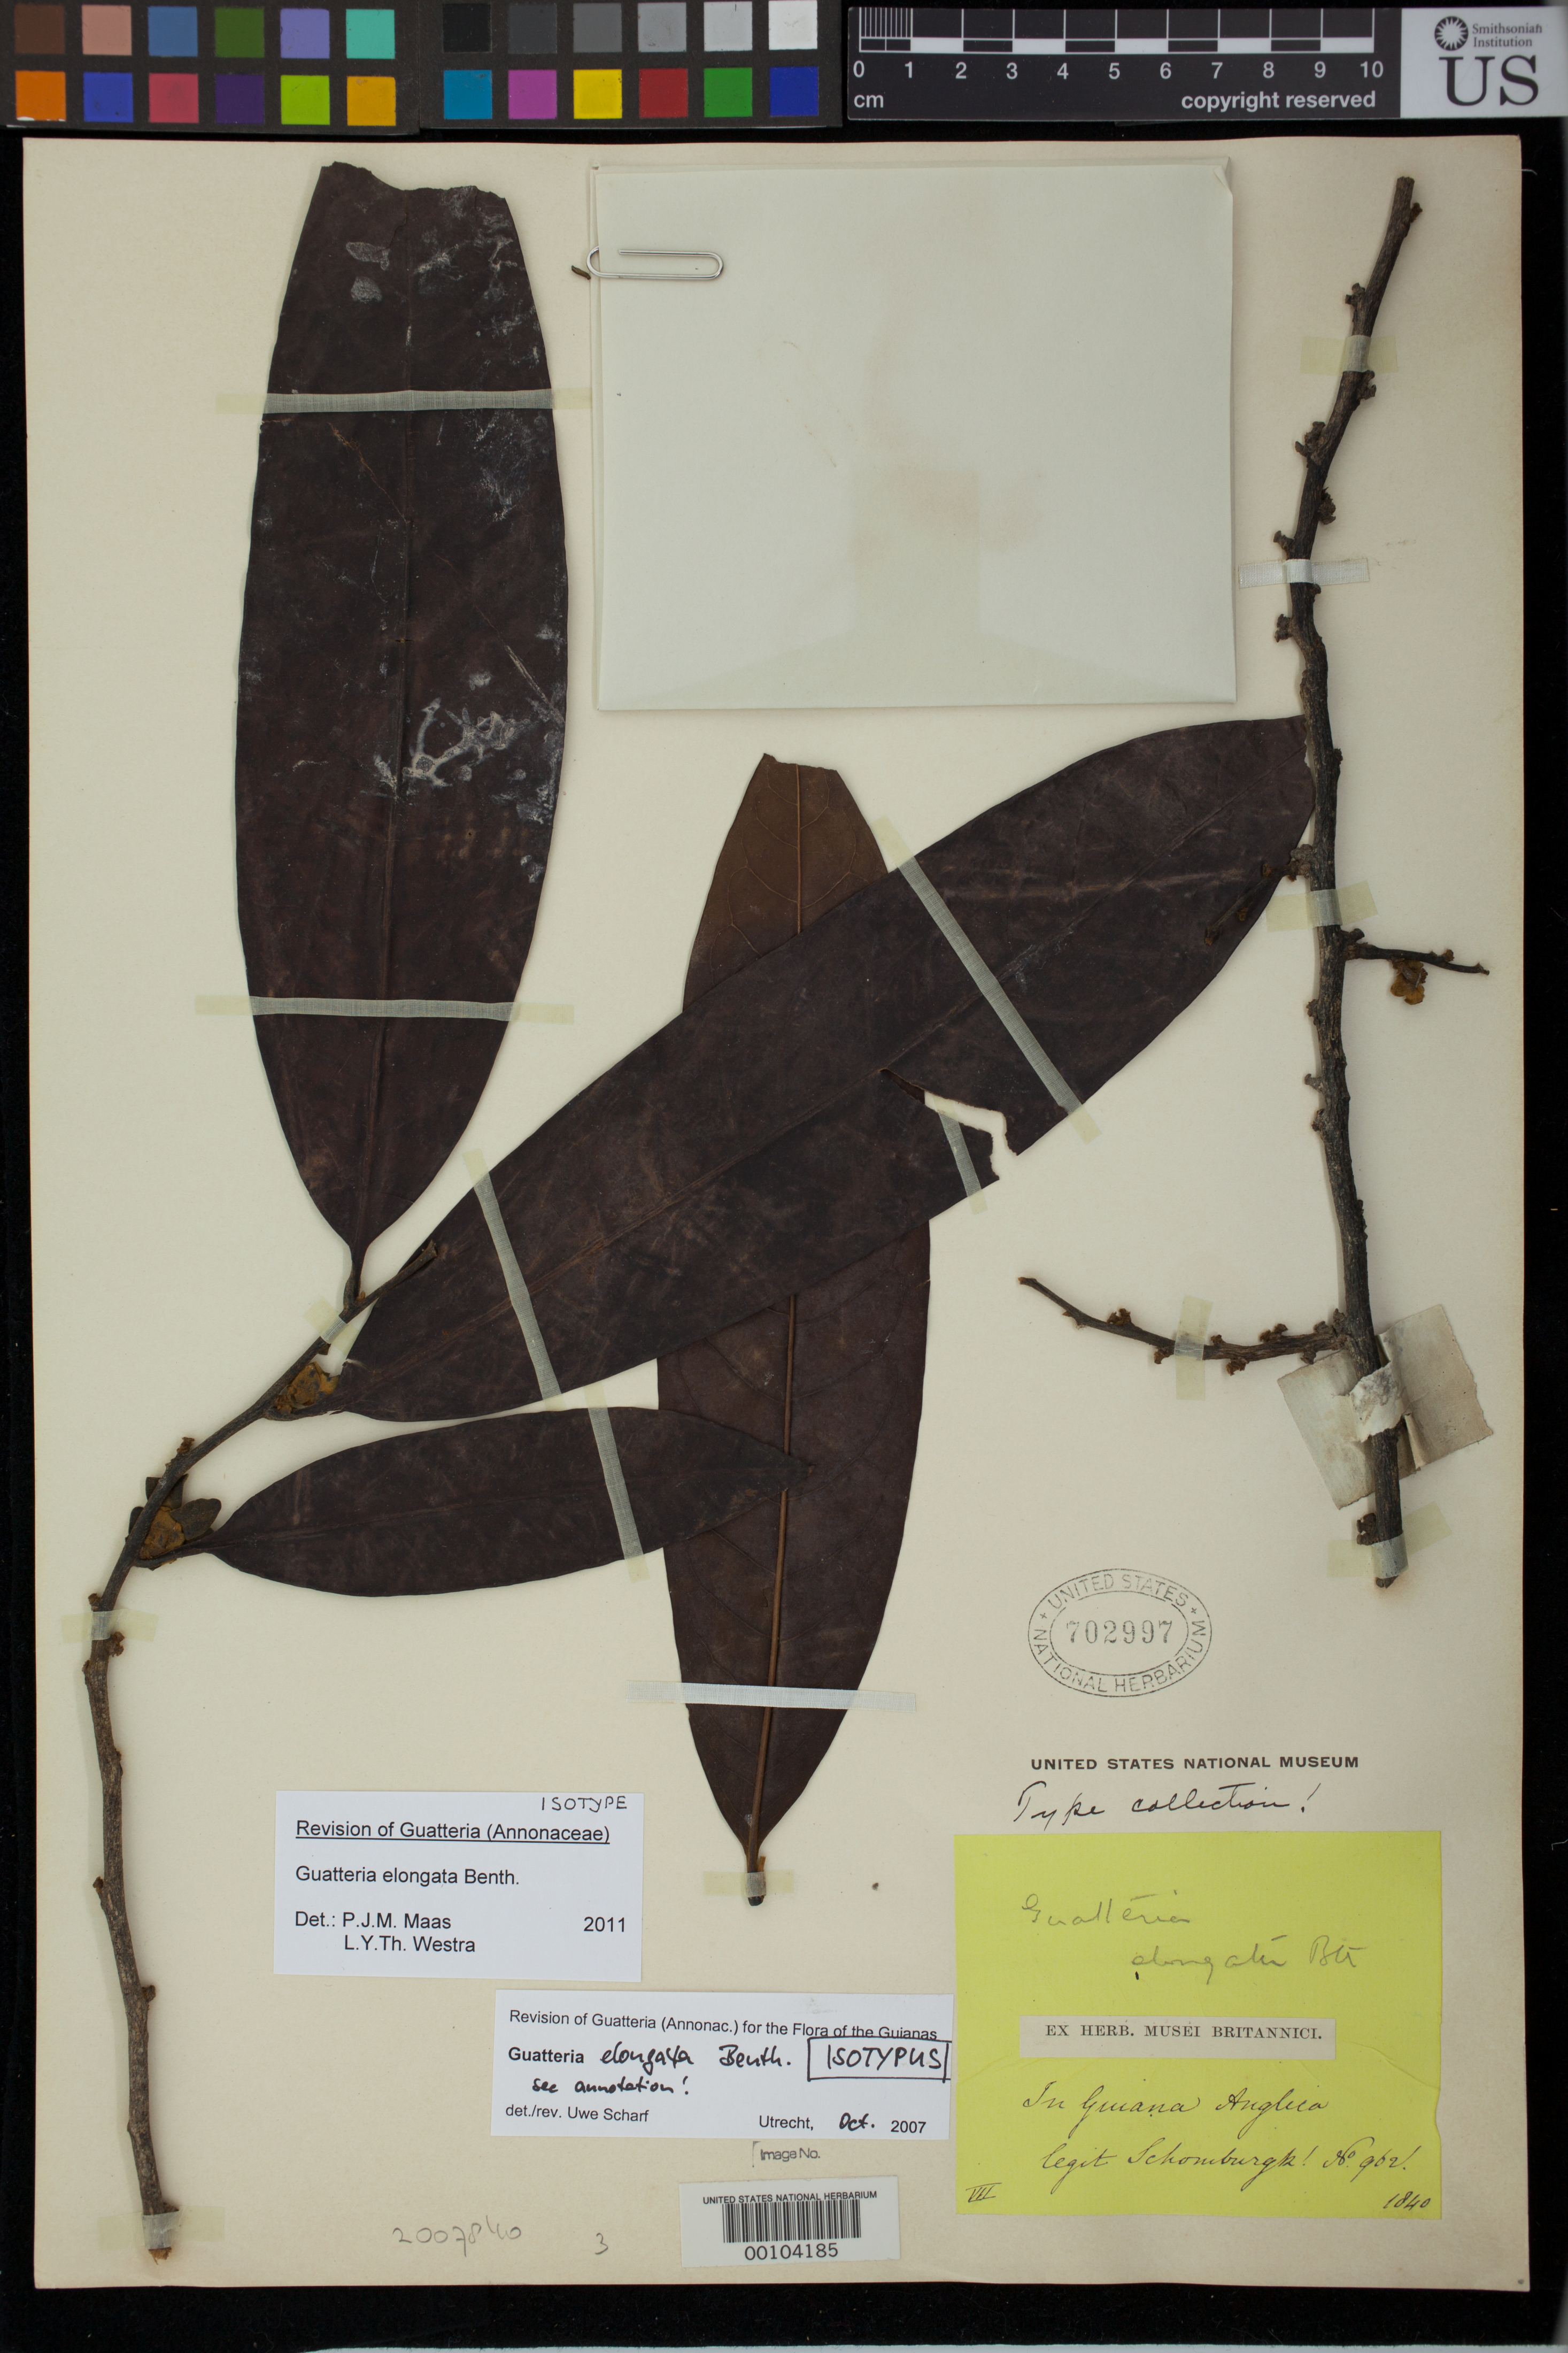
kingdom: Plantae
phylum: Tracheophyta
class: Magnoliopsida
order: Magnoliales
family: Annonaceae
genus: Guatteria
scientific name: Guatteria elongata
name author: Benth.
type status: Isotype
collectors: R. H. Schomburgk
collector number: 962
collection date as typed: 1840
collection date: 1840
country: Guyana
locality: Rio Negro.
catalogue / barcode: US 702997